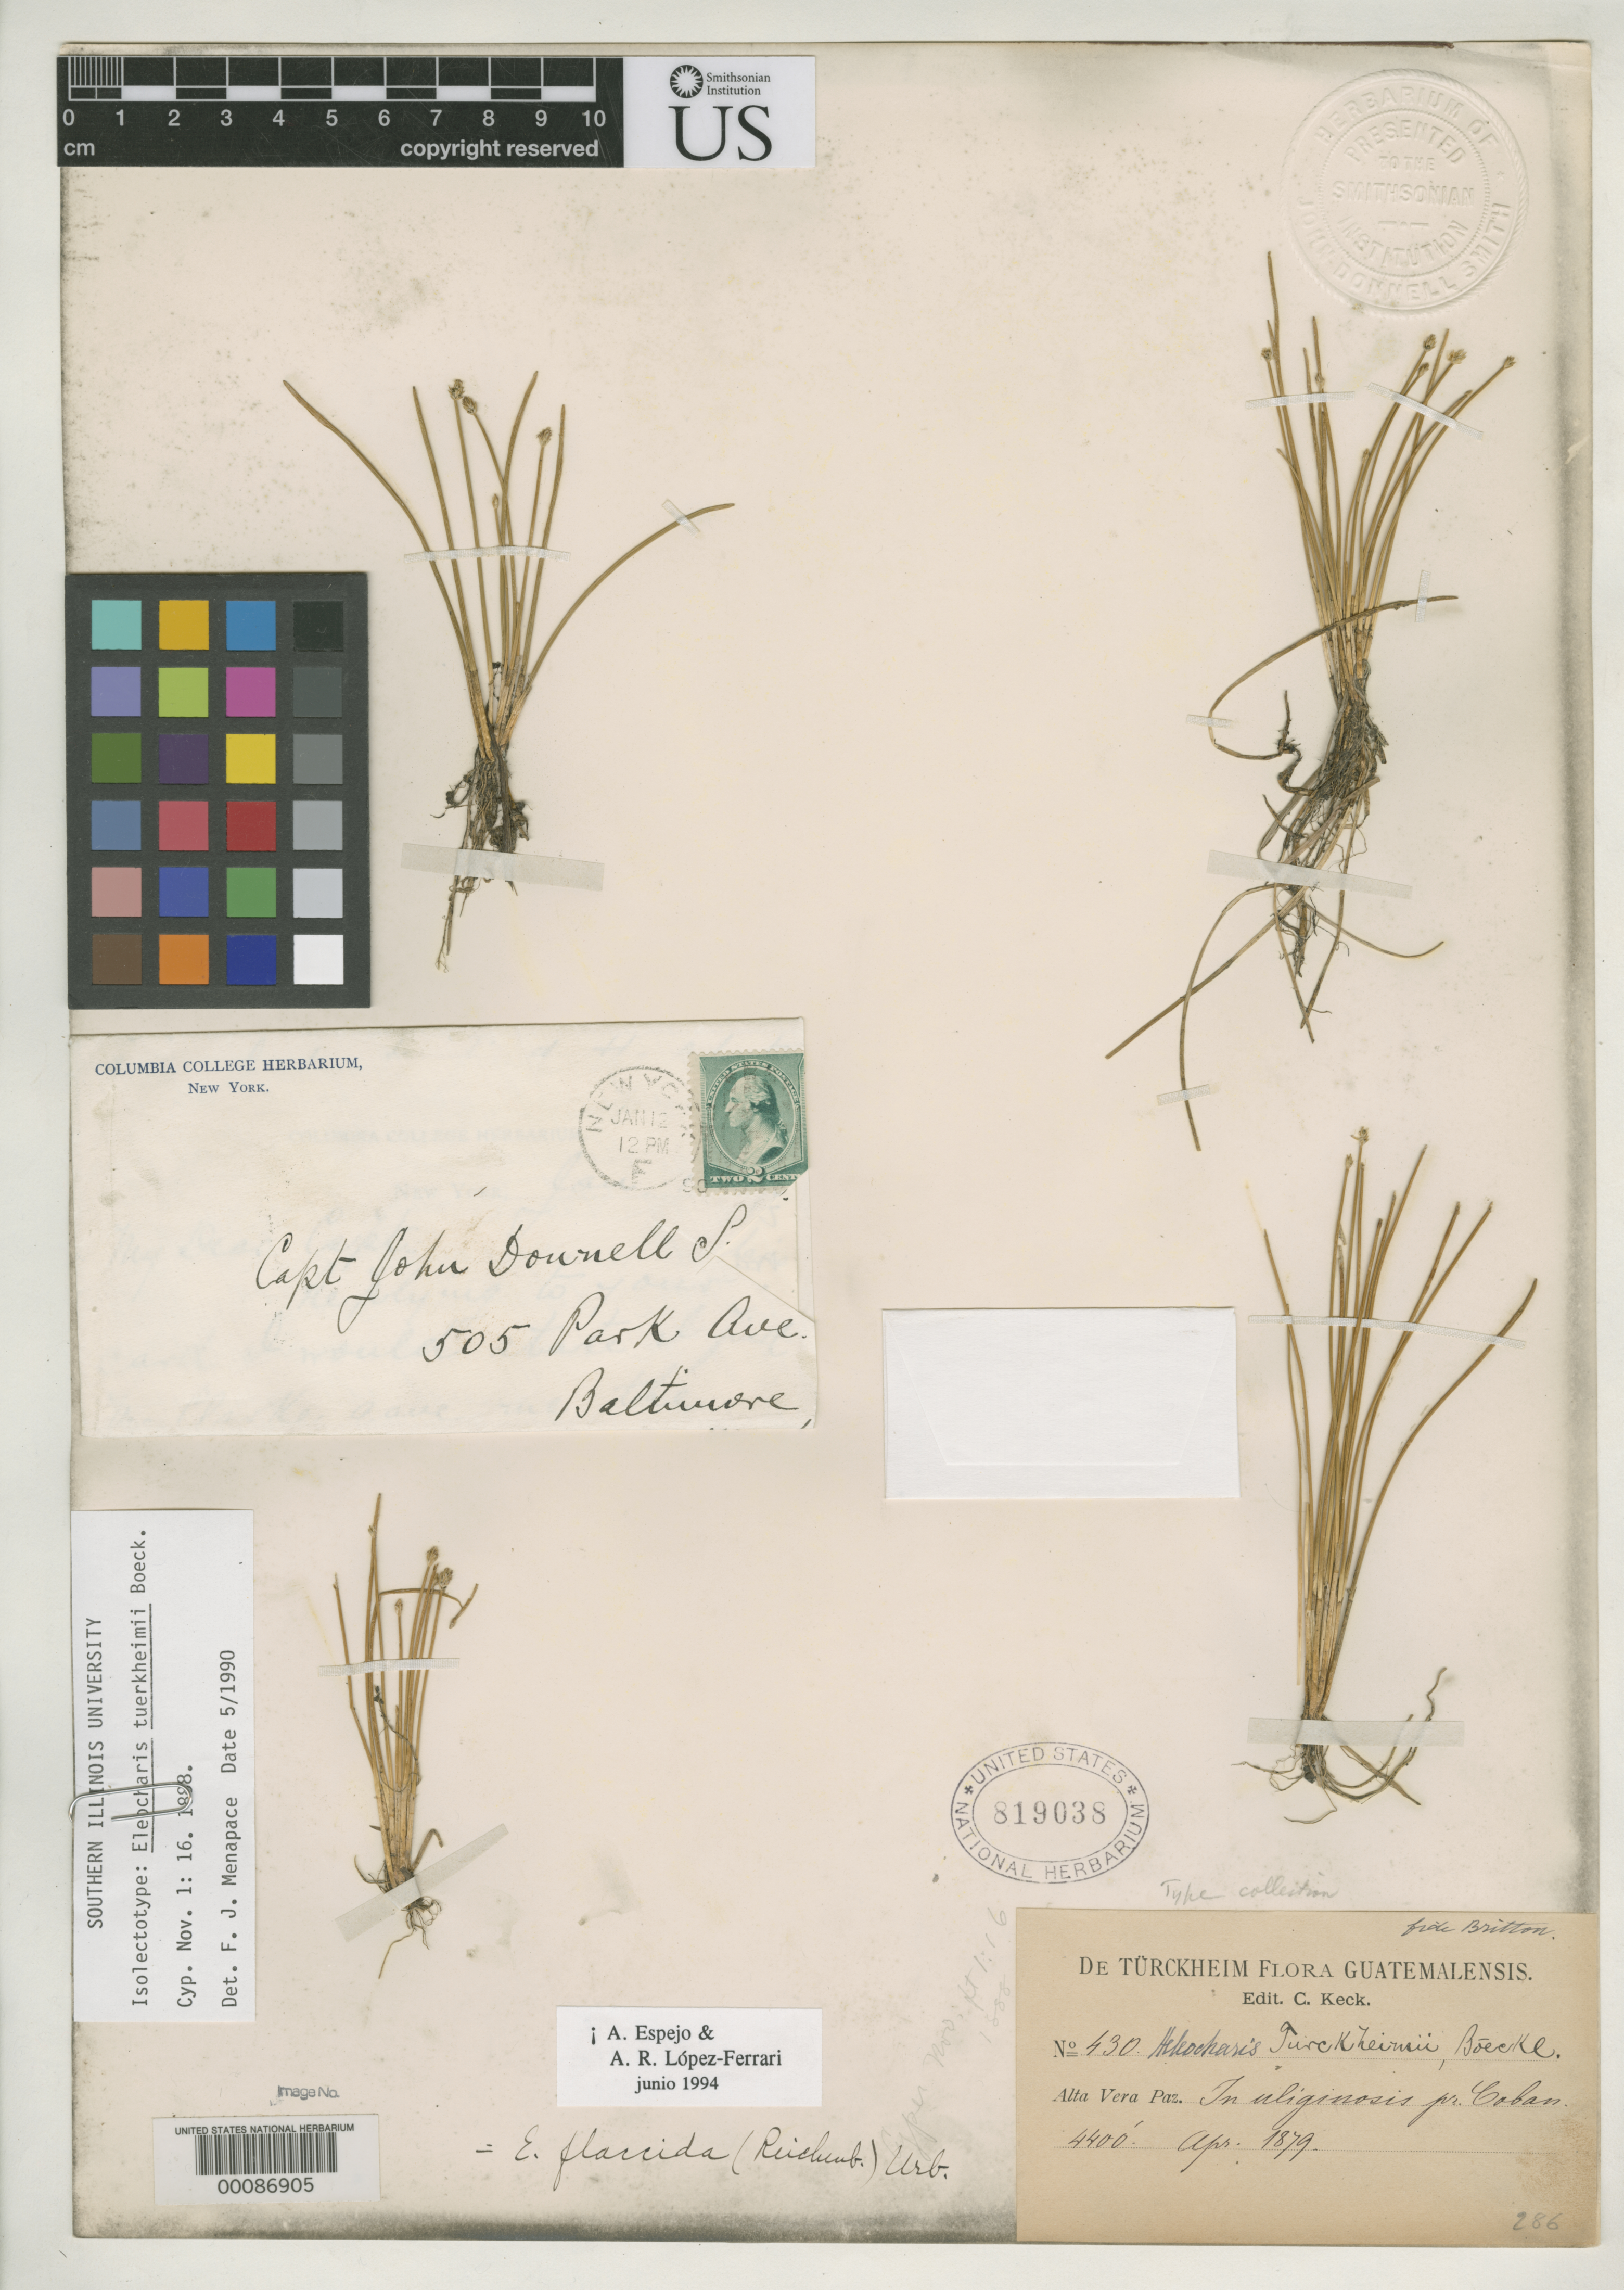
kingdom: Plantae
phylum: Tracheophyta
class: Liliopsida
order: Poales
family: Cyperaceae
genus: Heleocharis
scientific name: Heleocharis tuerckheimii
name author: Boeckeler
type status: Isolectotype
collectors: H. von Türckheim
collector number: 430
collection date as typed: Apr 1879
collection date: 1879-04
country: Guatemala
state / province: Alta Verapaz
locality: Near Cobán.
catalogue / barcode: US 819038